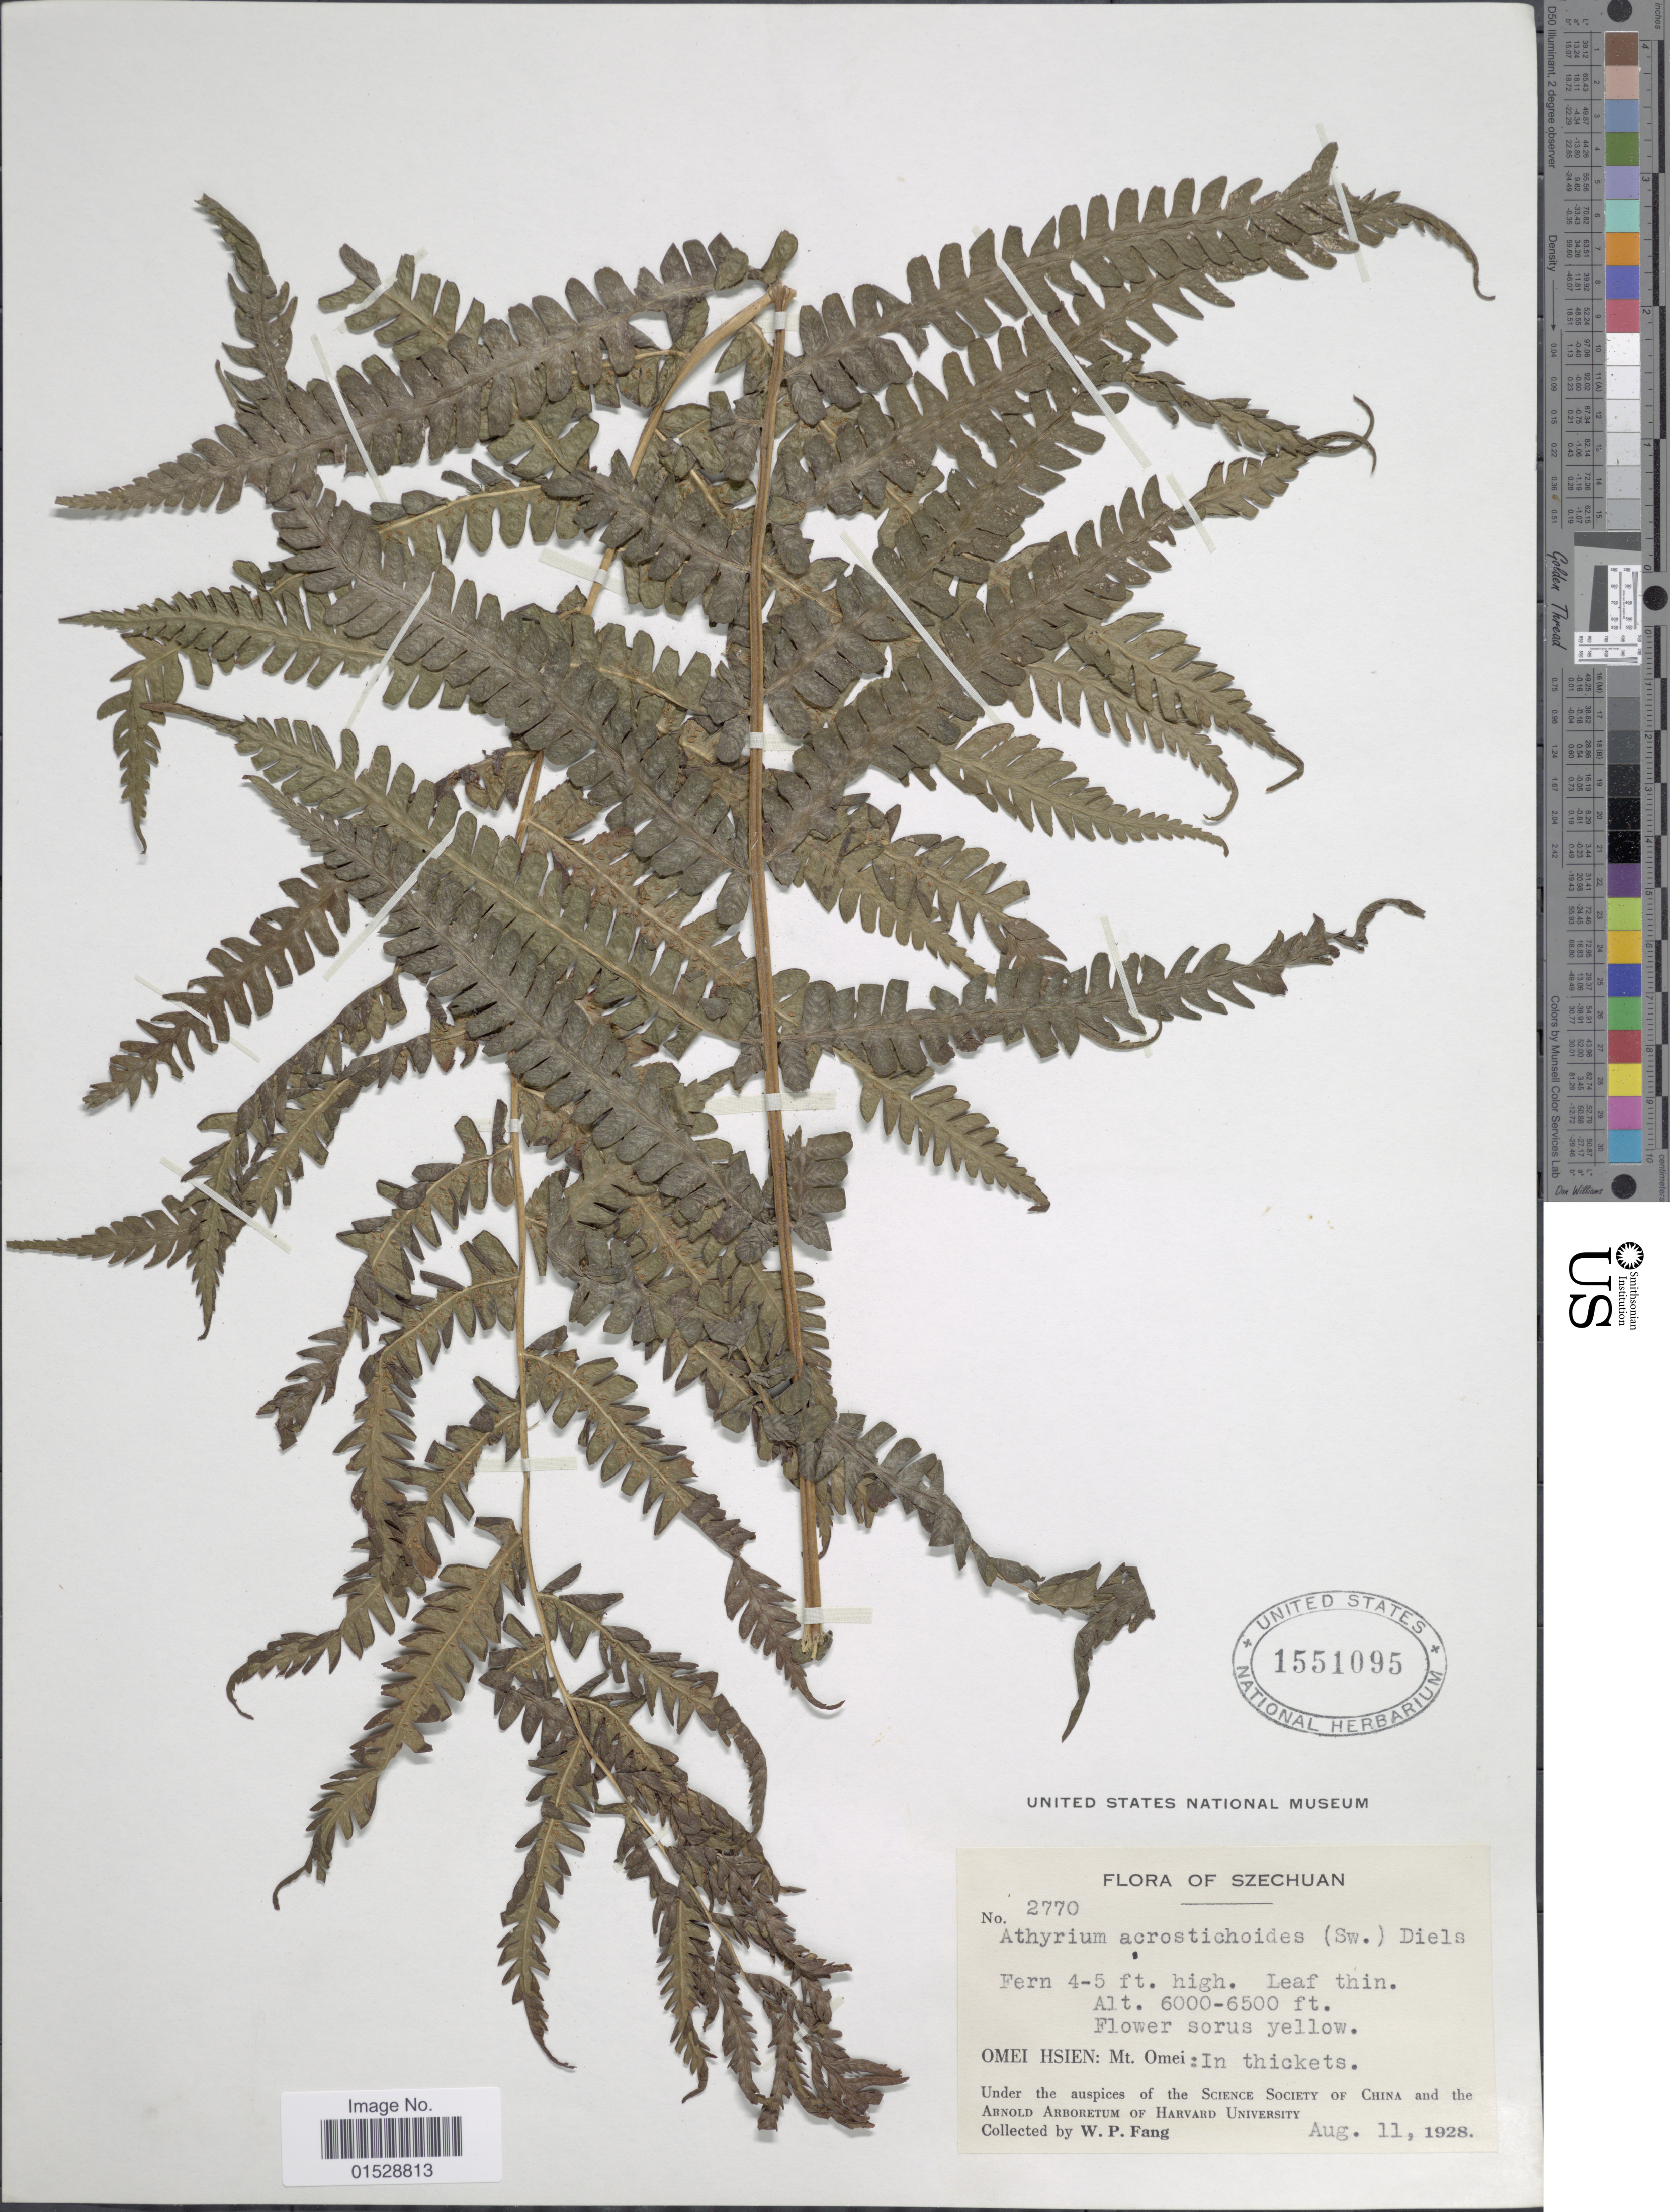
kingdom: Plantae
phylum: Tracheophyta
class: Polypodiopsida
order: Polypodiales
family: Athyriaceae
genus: Deparia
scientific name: Deparia acrostichoides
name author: (Sw.) M. Kato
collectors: W. P. Fang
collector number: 2770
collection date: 1928-08-11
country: China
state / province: Sichuan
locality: Szechuan, Omei Hsien: Mt. Omei: in thickets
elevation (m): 1829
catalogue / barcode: US 1551095